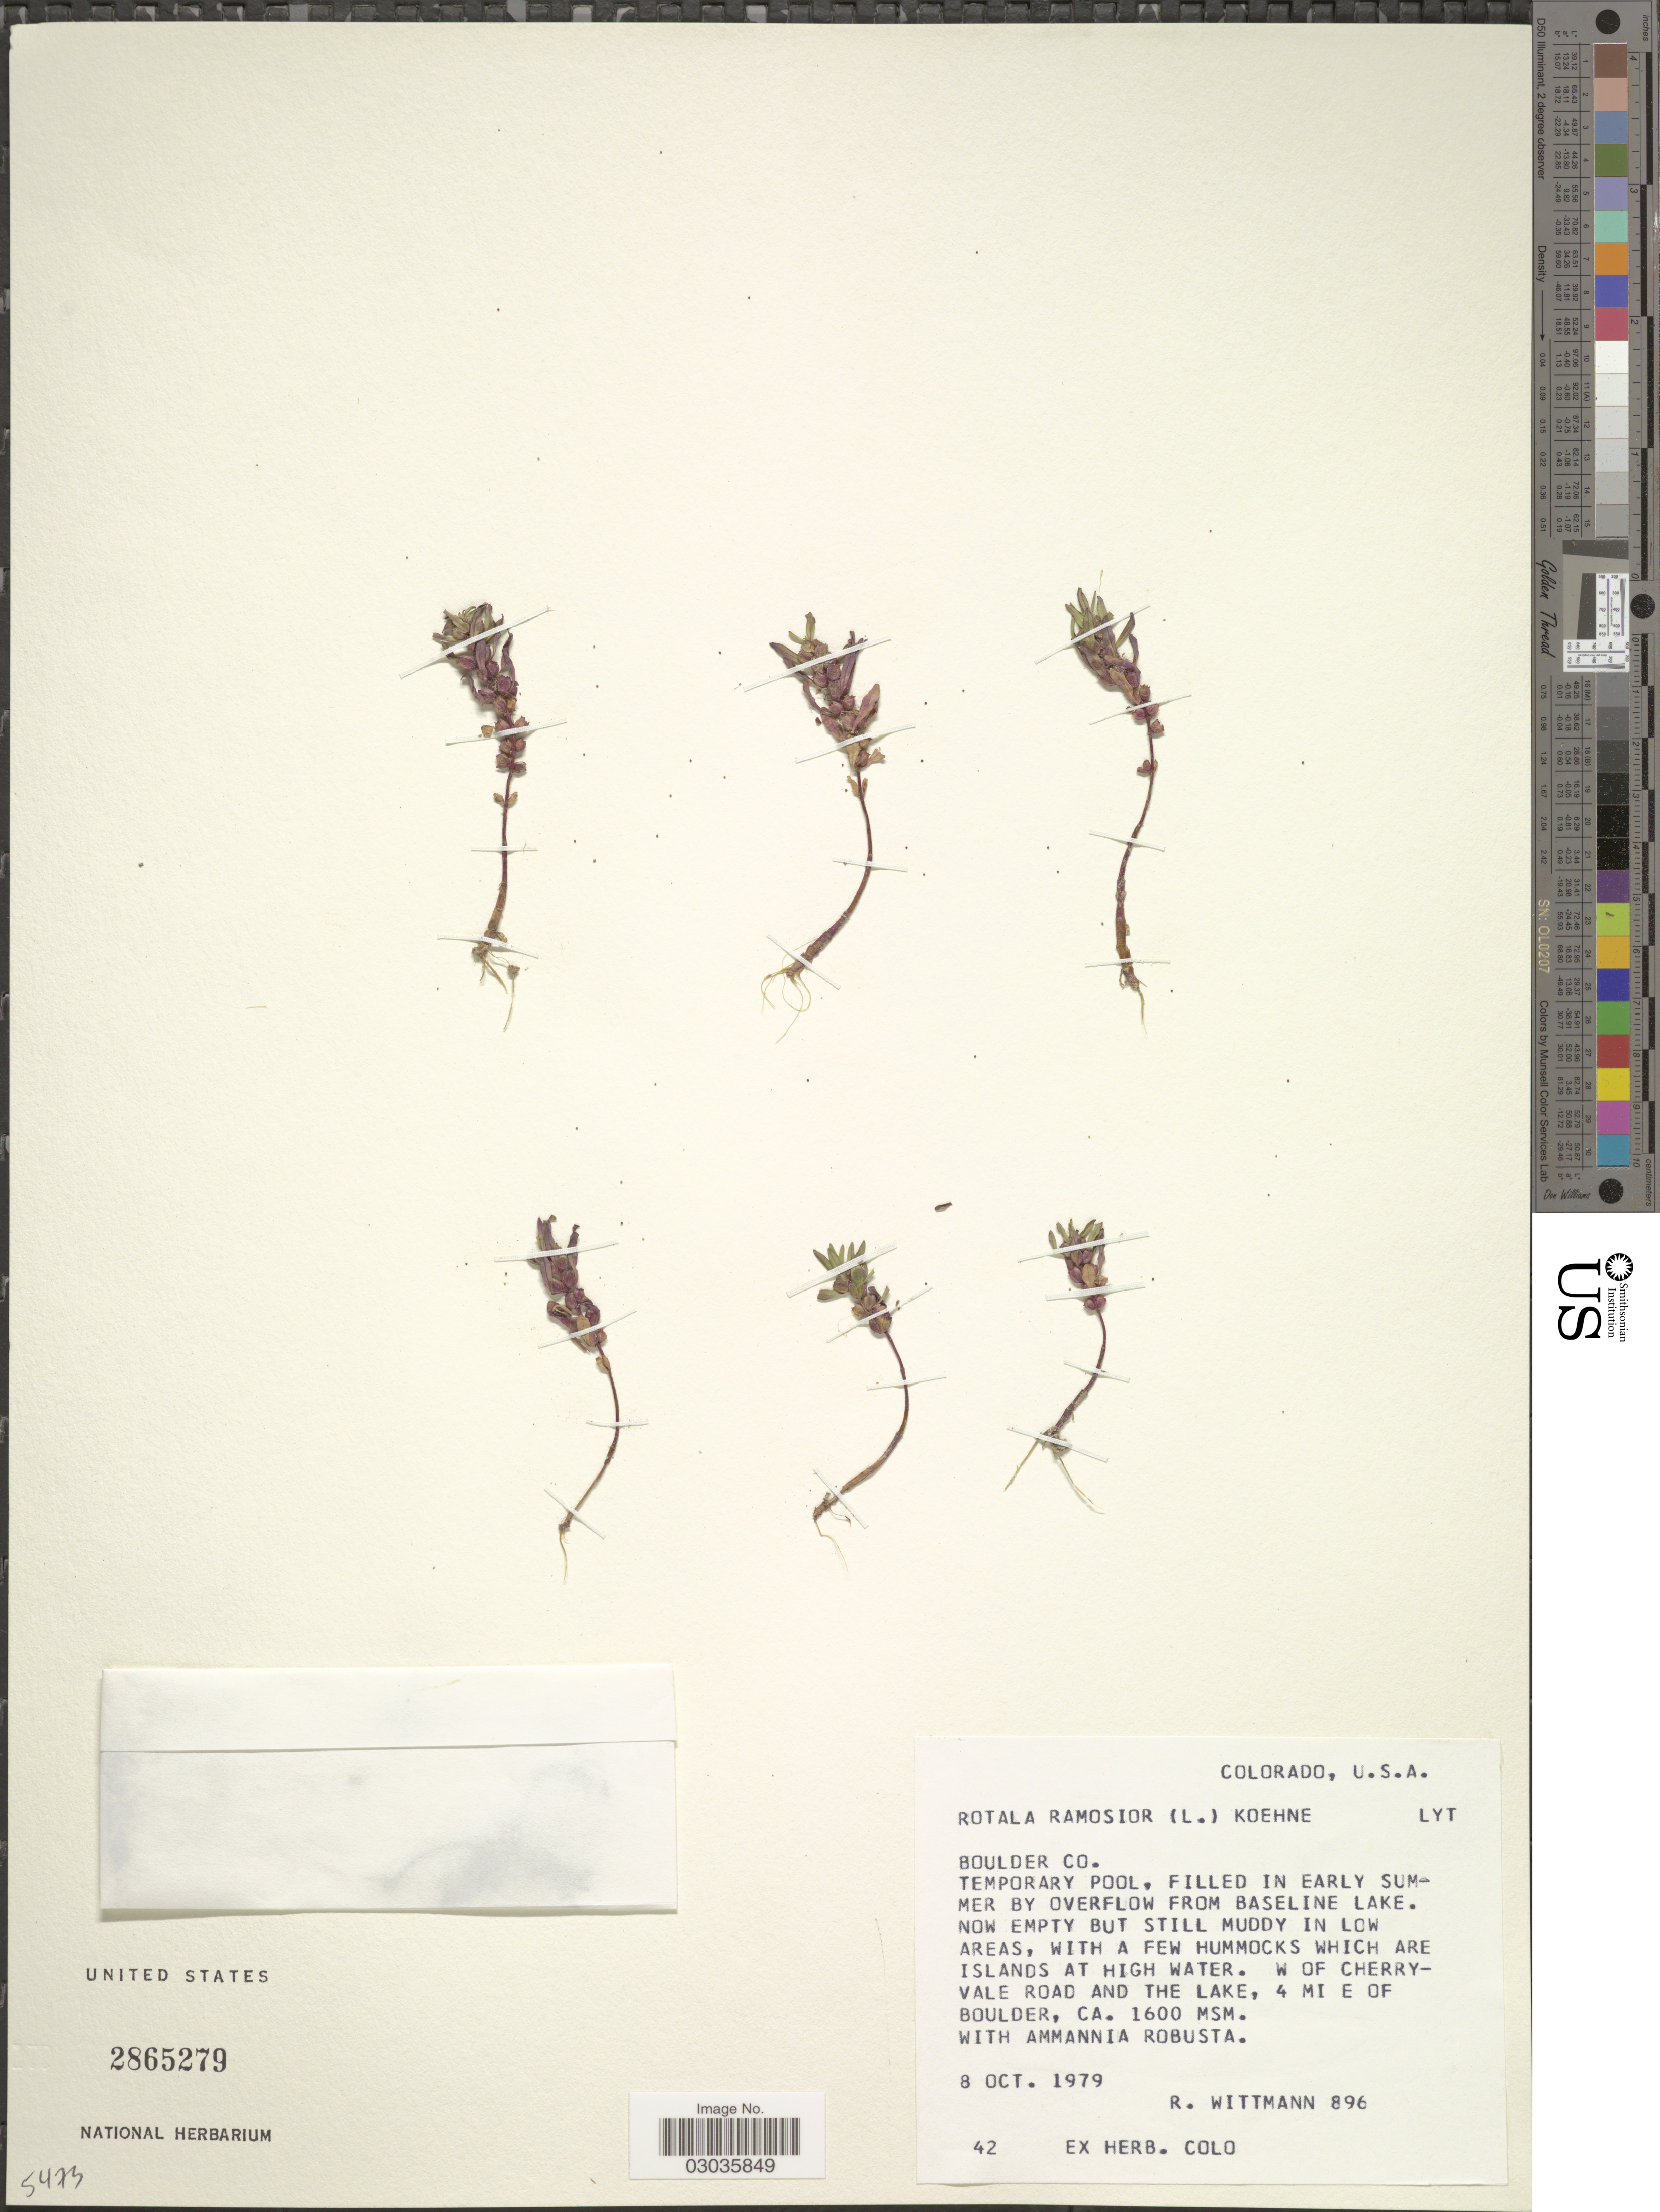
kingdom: Plantae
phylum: Tracheophyta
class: Magnoliopsida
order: Myrtales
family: Lythraceae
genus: Rotala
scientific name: Rotala ramosior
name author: (L.) Koehne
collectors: R. Wittmann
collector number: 896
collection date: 1979-10-08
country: United States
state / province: Colorado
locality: Boulder Co. Temporary pool, filled in early summer by overflow from Baseline Lake. Now empty but still muddy in low areas, with a few hummocks which are islands at high water. W of Cherryvale Road and the lake, 4 mi E of Boulder.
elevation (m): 1600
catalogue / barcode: US 2865279